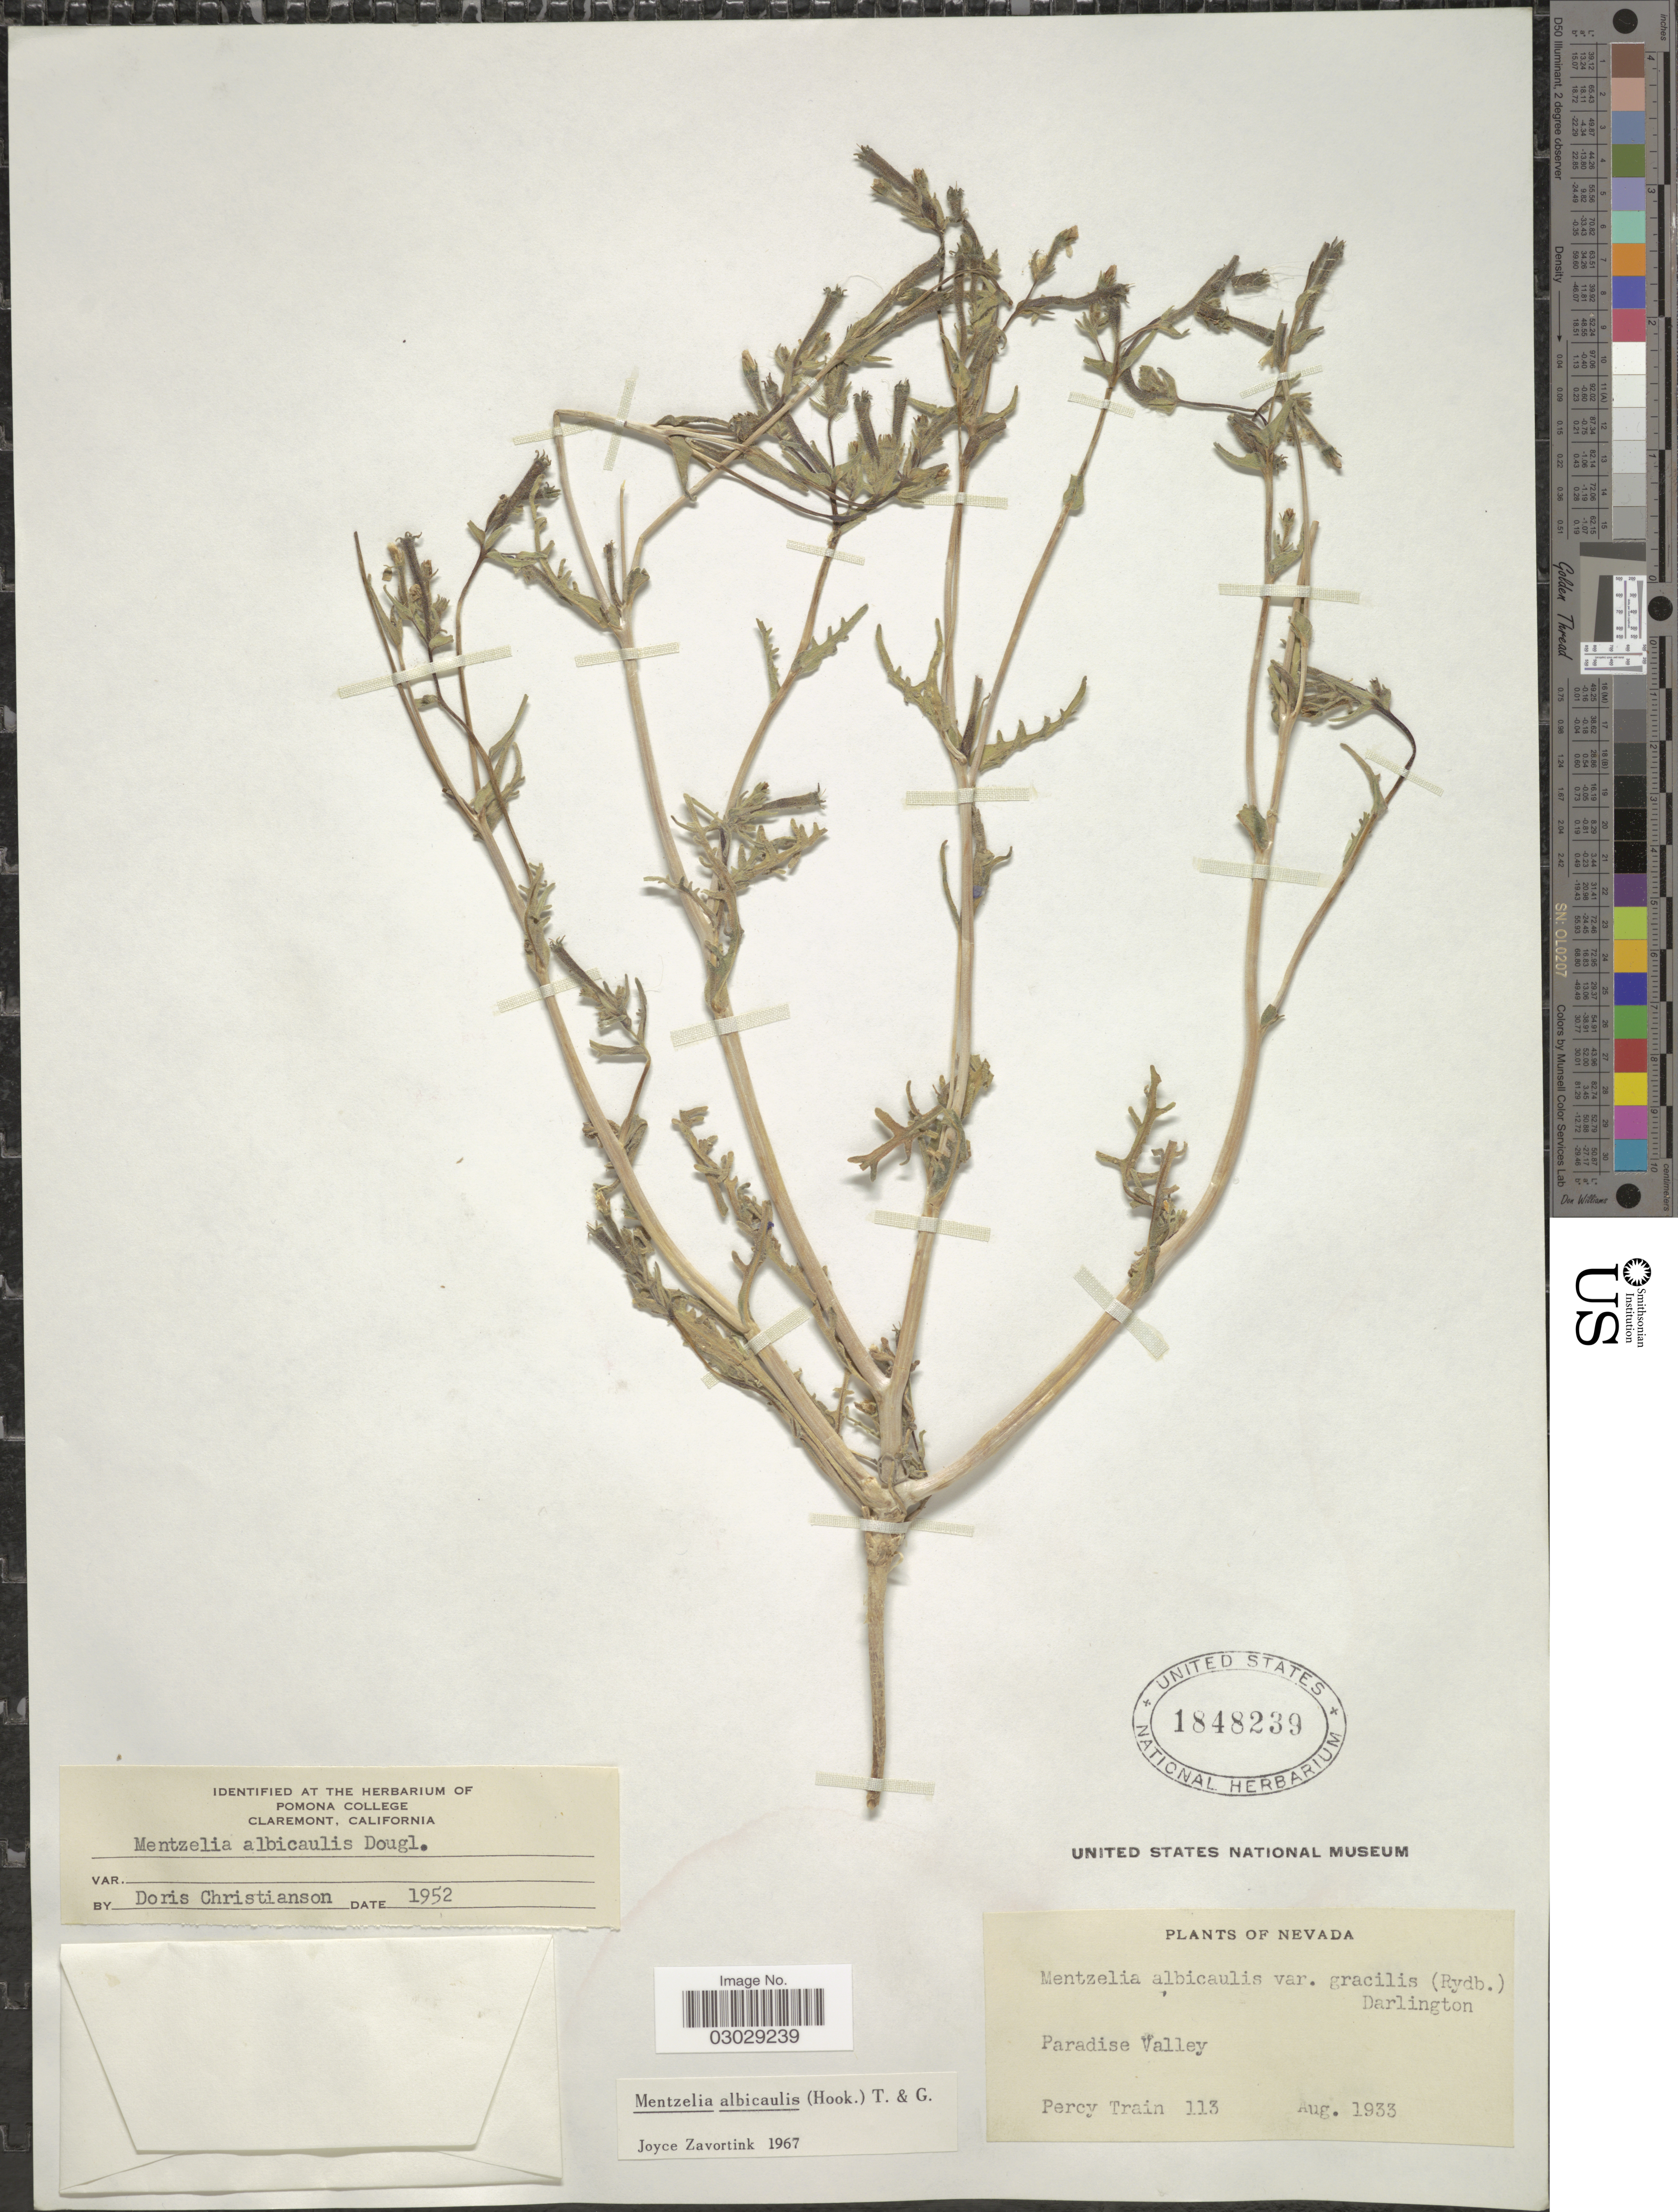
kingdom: Plantae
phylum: Tracheophyta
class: Magnoliopsida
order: Cornales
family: Loasaceae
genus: Mentzelia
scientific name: Mentzelia albicaulis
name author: (Douglas ex Hook.) Douglas ex Torr. & A. Gray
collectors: P. Train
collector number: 113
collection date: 1933-08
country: United States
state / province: Nevada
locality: Paradise Valley.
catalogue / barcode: US 1848239